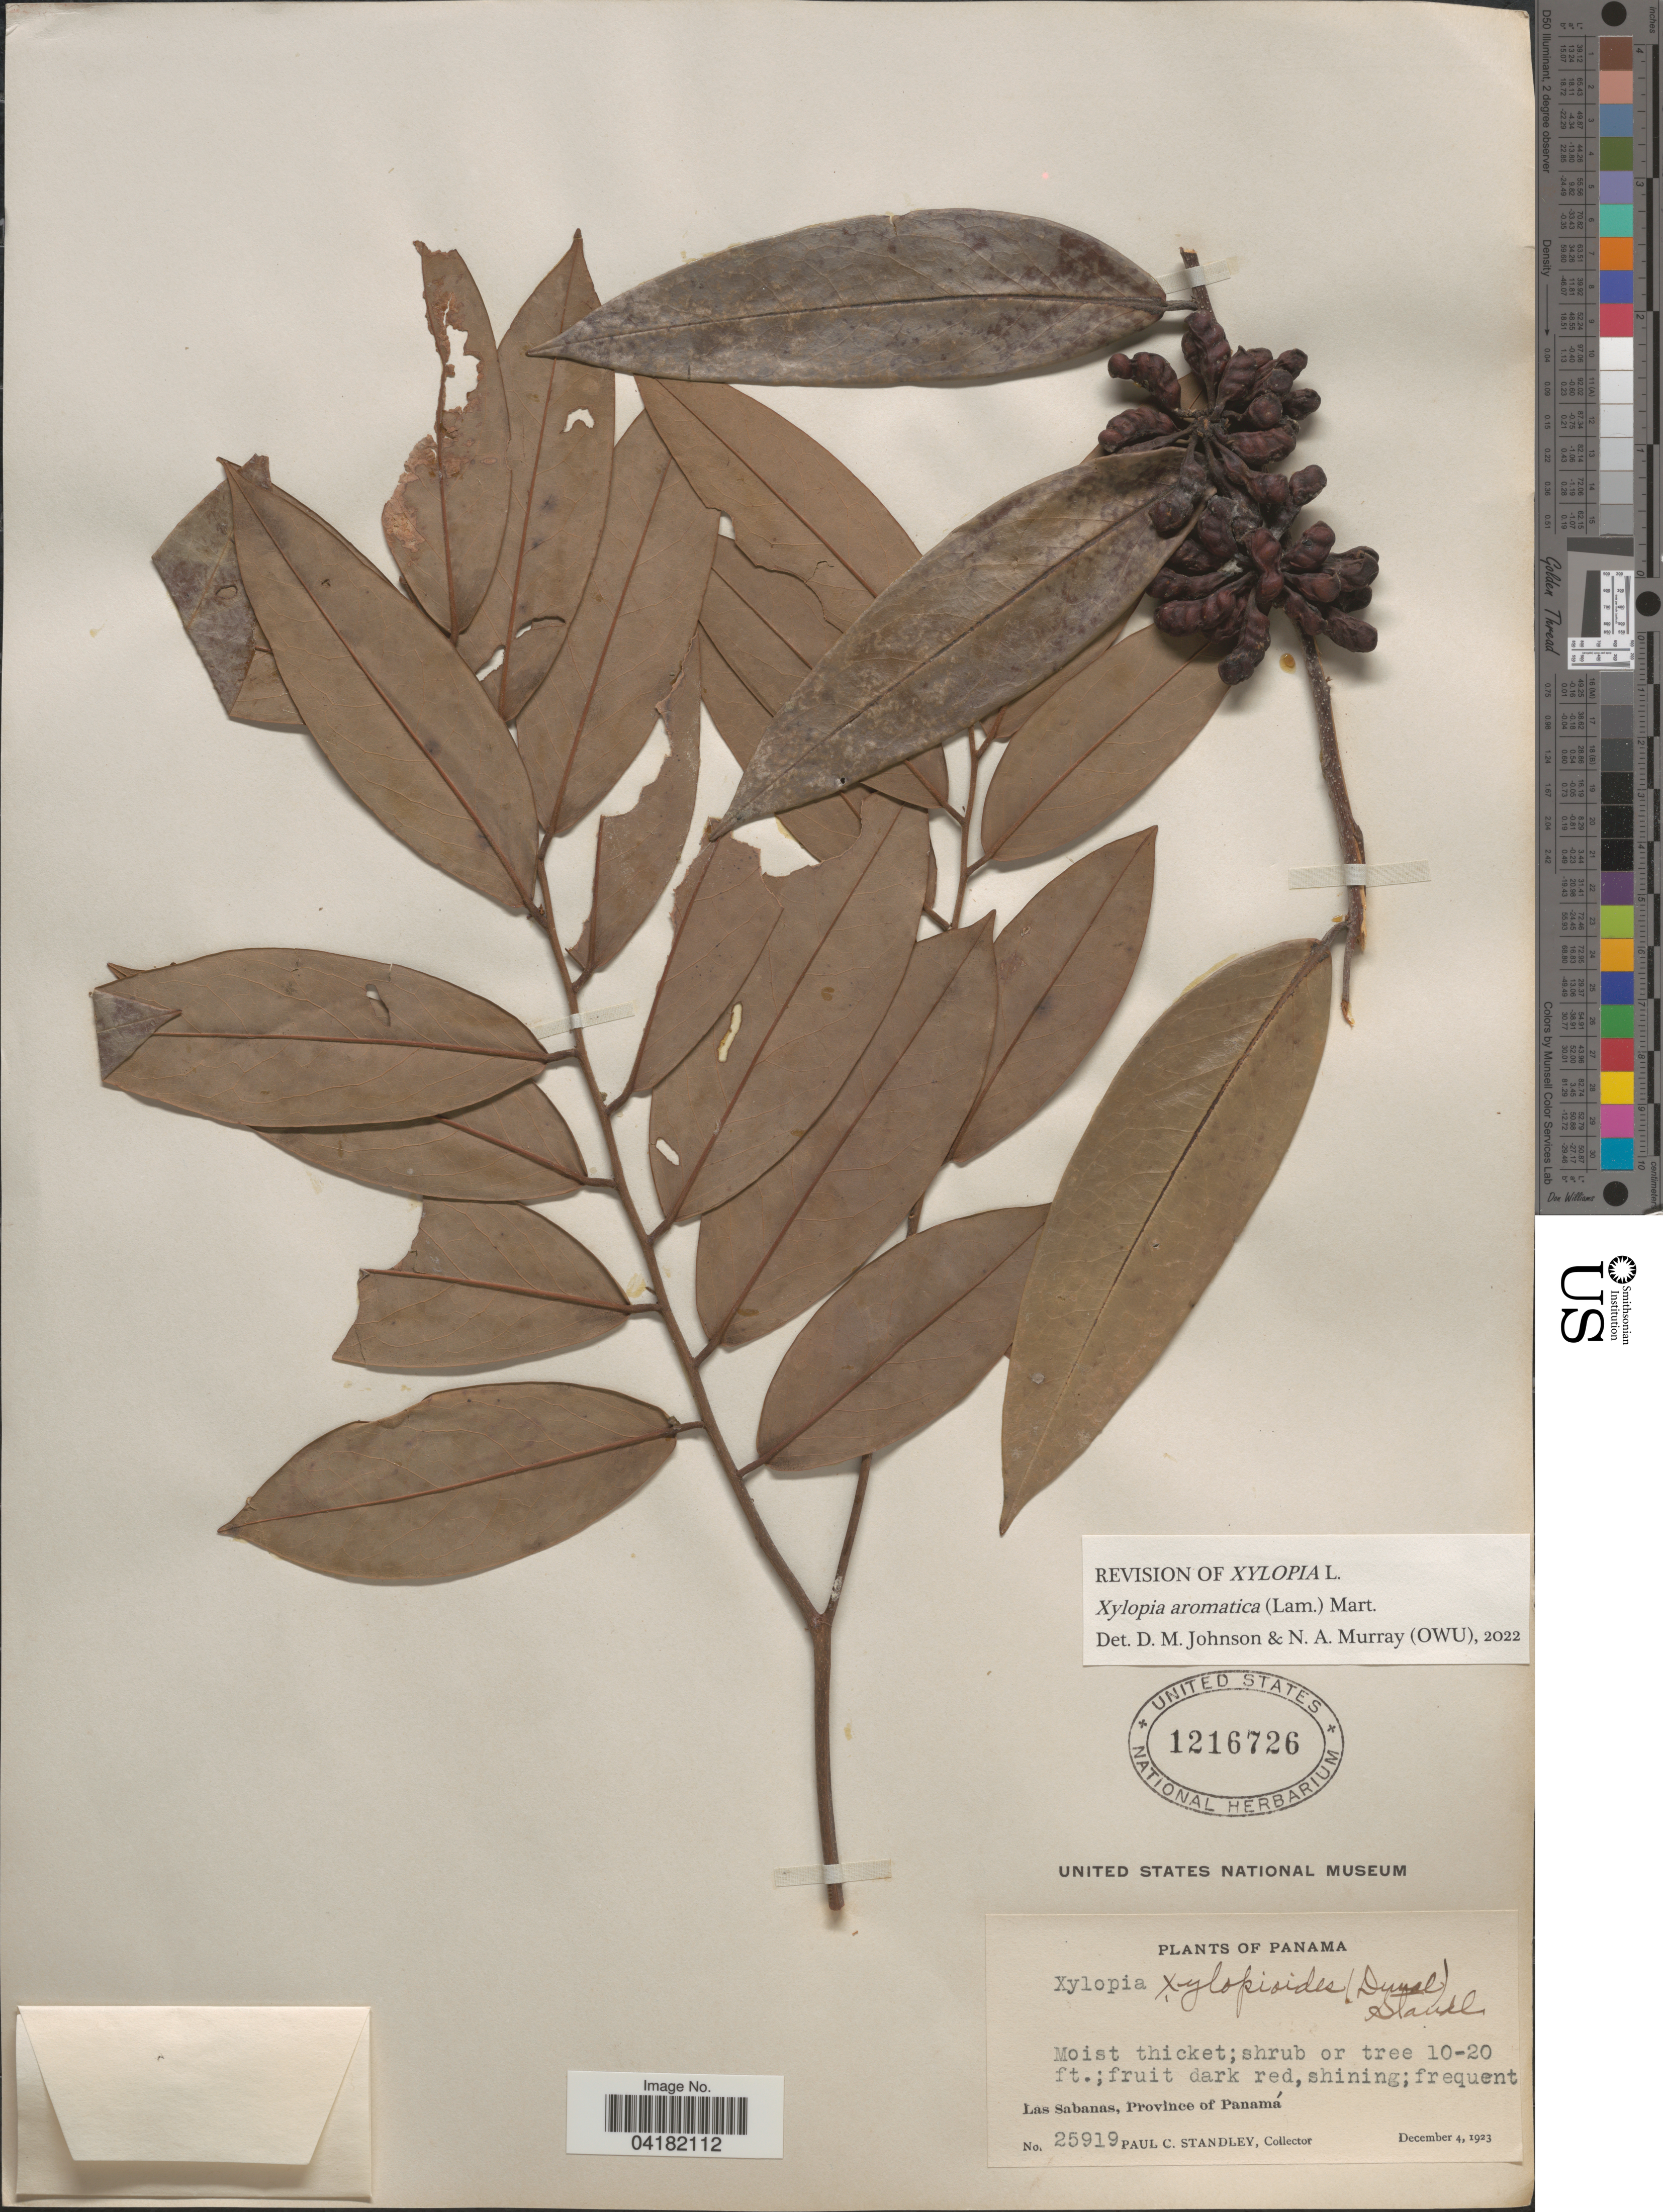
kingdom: Plantae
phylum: Tracheophyta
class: Magnoliopsida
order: Magnoliales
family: Annonaceae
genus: Xylopia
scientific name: Xylopia aromatica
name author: (Lam.) Mart.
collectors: P. C. Standley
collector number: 25919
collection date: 1923-12-04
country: Panama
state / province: Panamá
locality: Las Sabanas.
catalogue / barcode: US 1216726